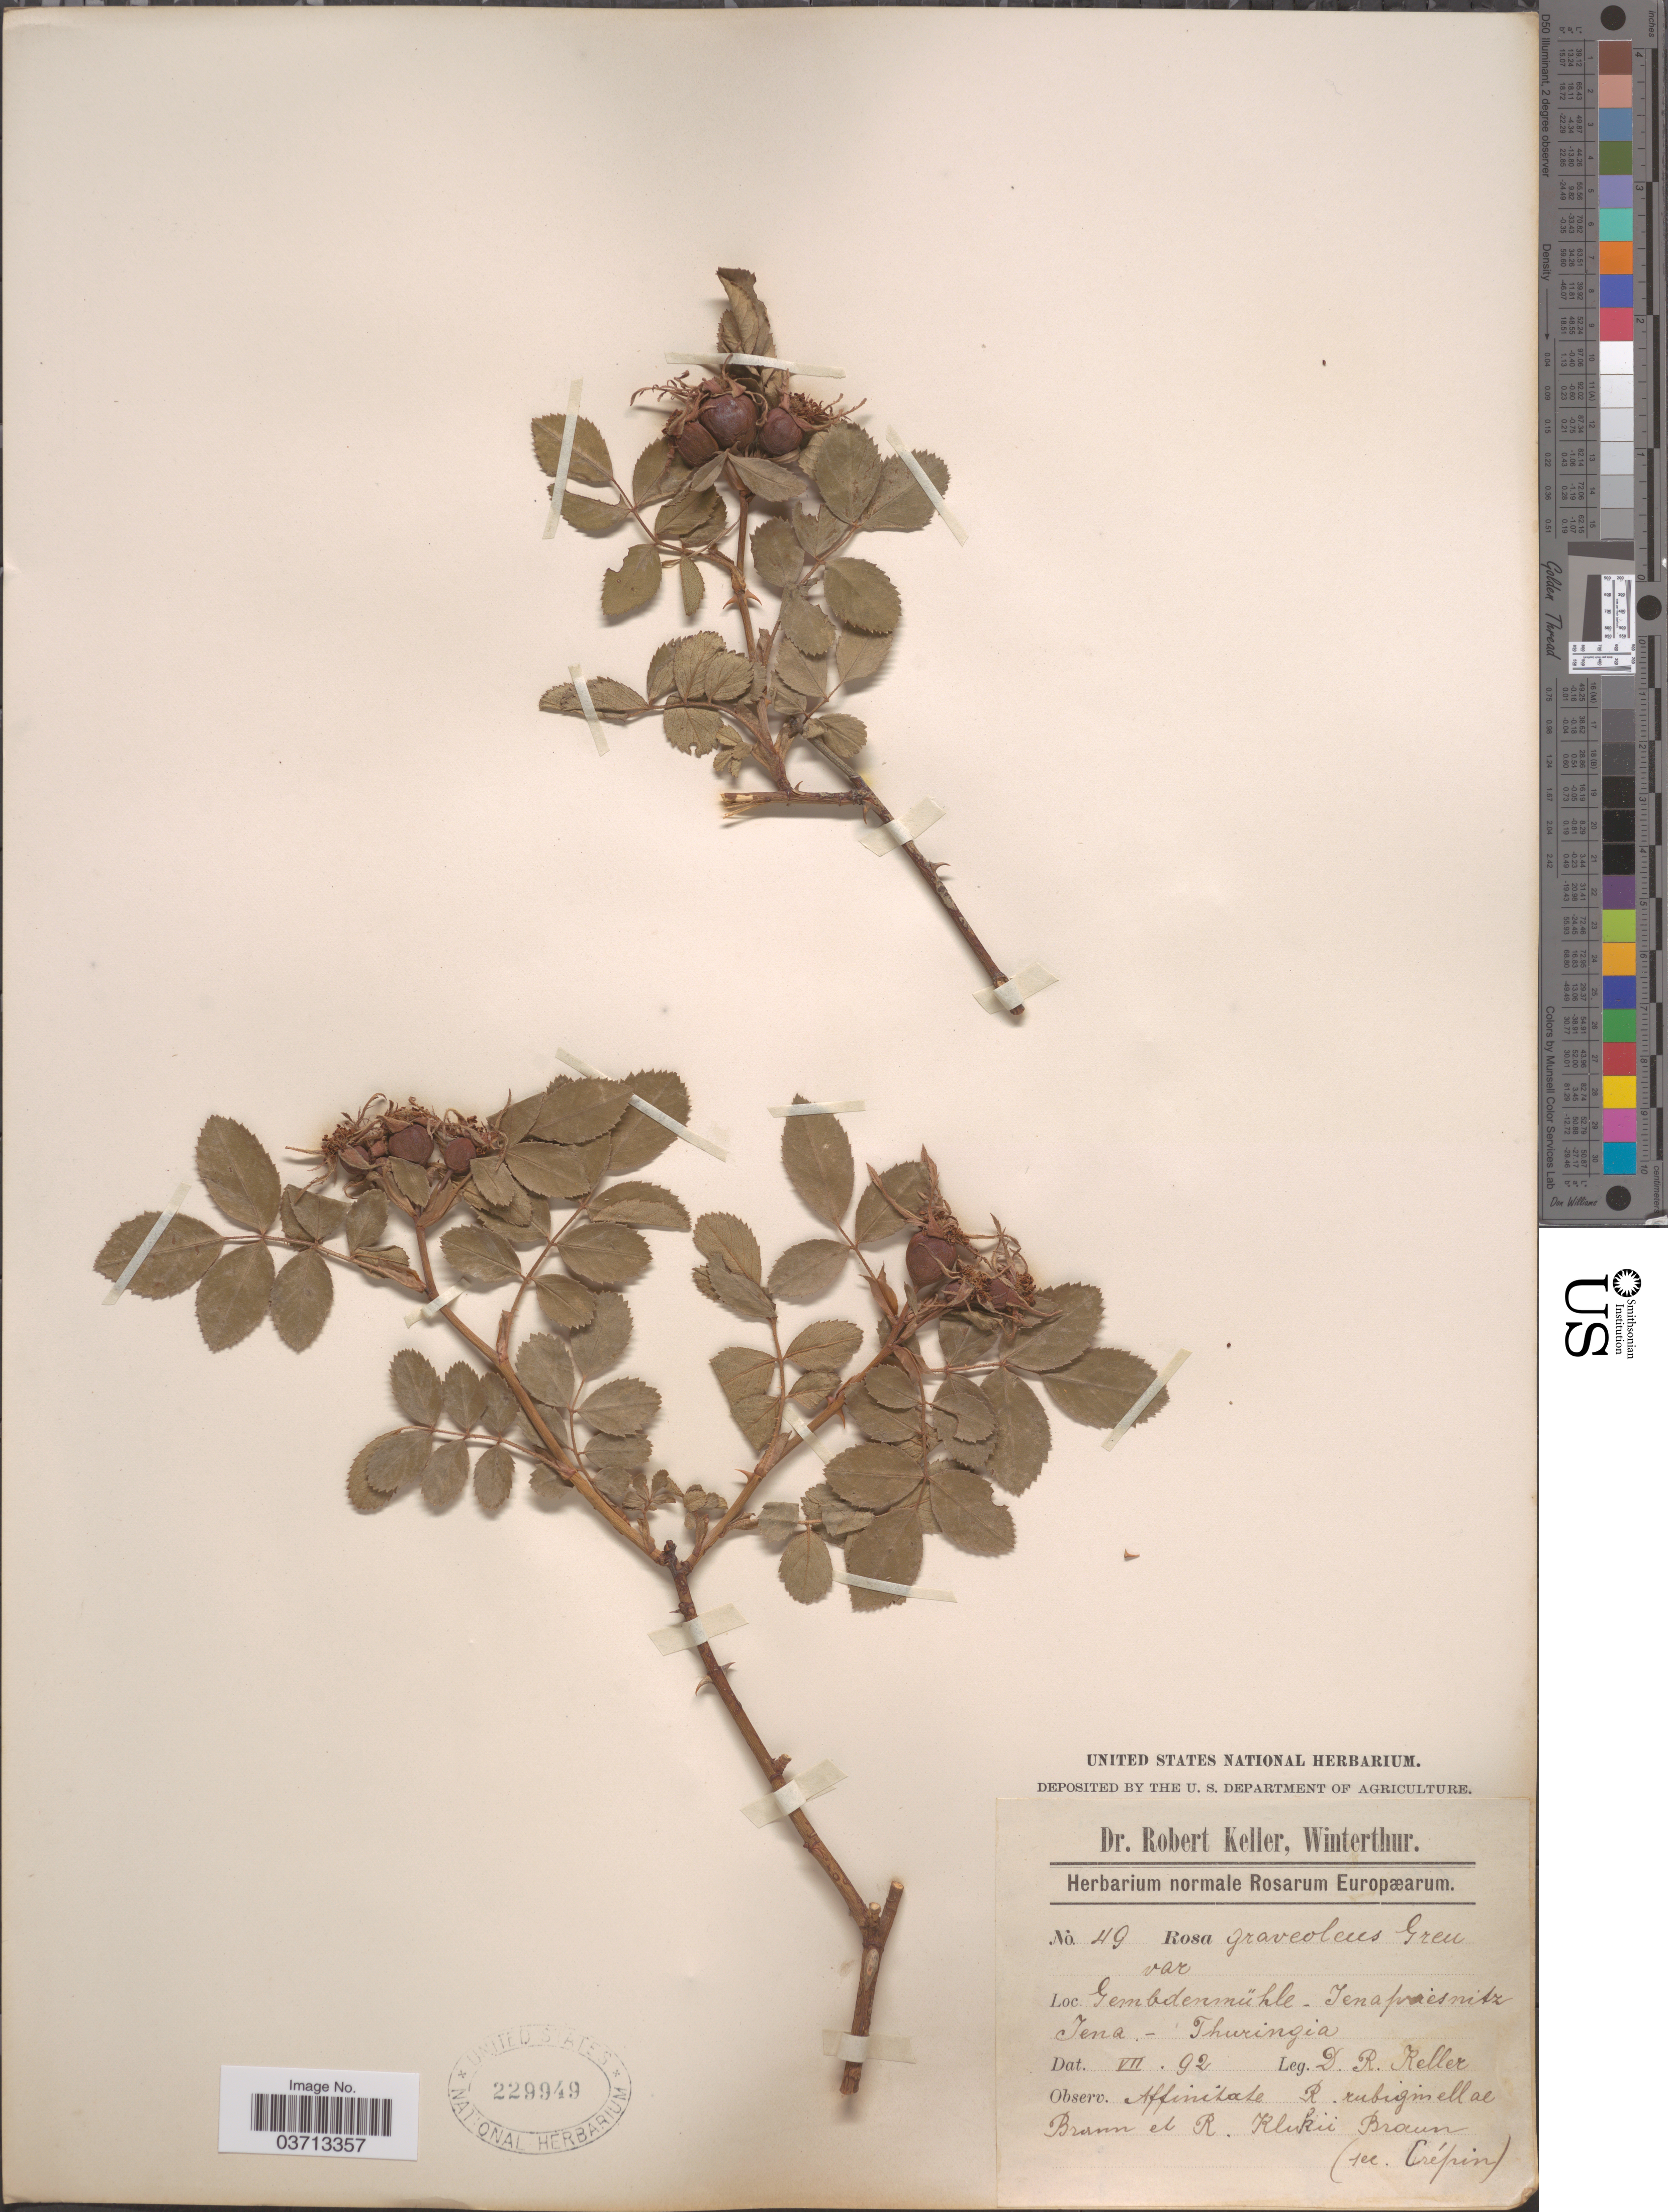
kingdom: Plantae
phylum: Tracheophyta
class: Magnoliopsida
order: Rosales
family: Rosaceae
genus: Rosa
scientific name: Rosa graveolens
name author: Gren.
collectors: R. Keller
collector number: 49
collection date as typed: Transcribed d/m/y: /7/92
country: Germany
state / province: Thuringia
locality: Gembdenmühle - Jenaprièsnitz. Jena - Thuringia.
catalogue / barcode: US 229949